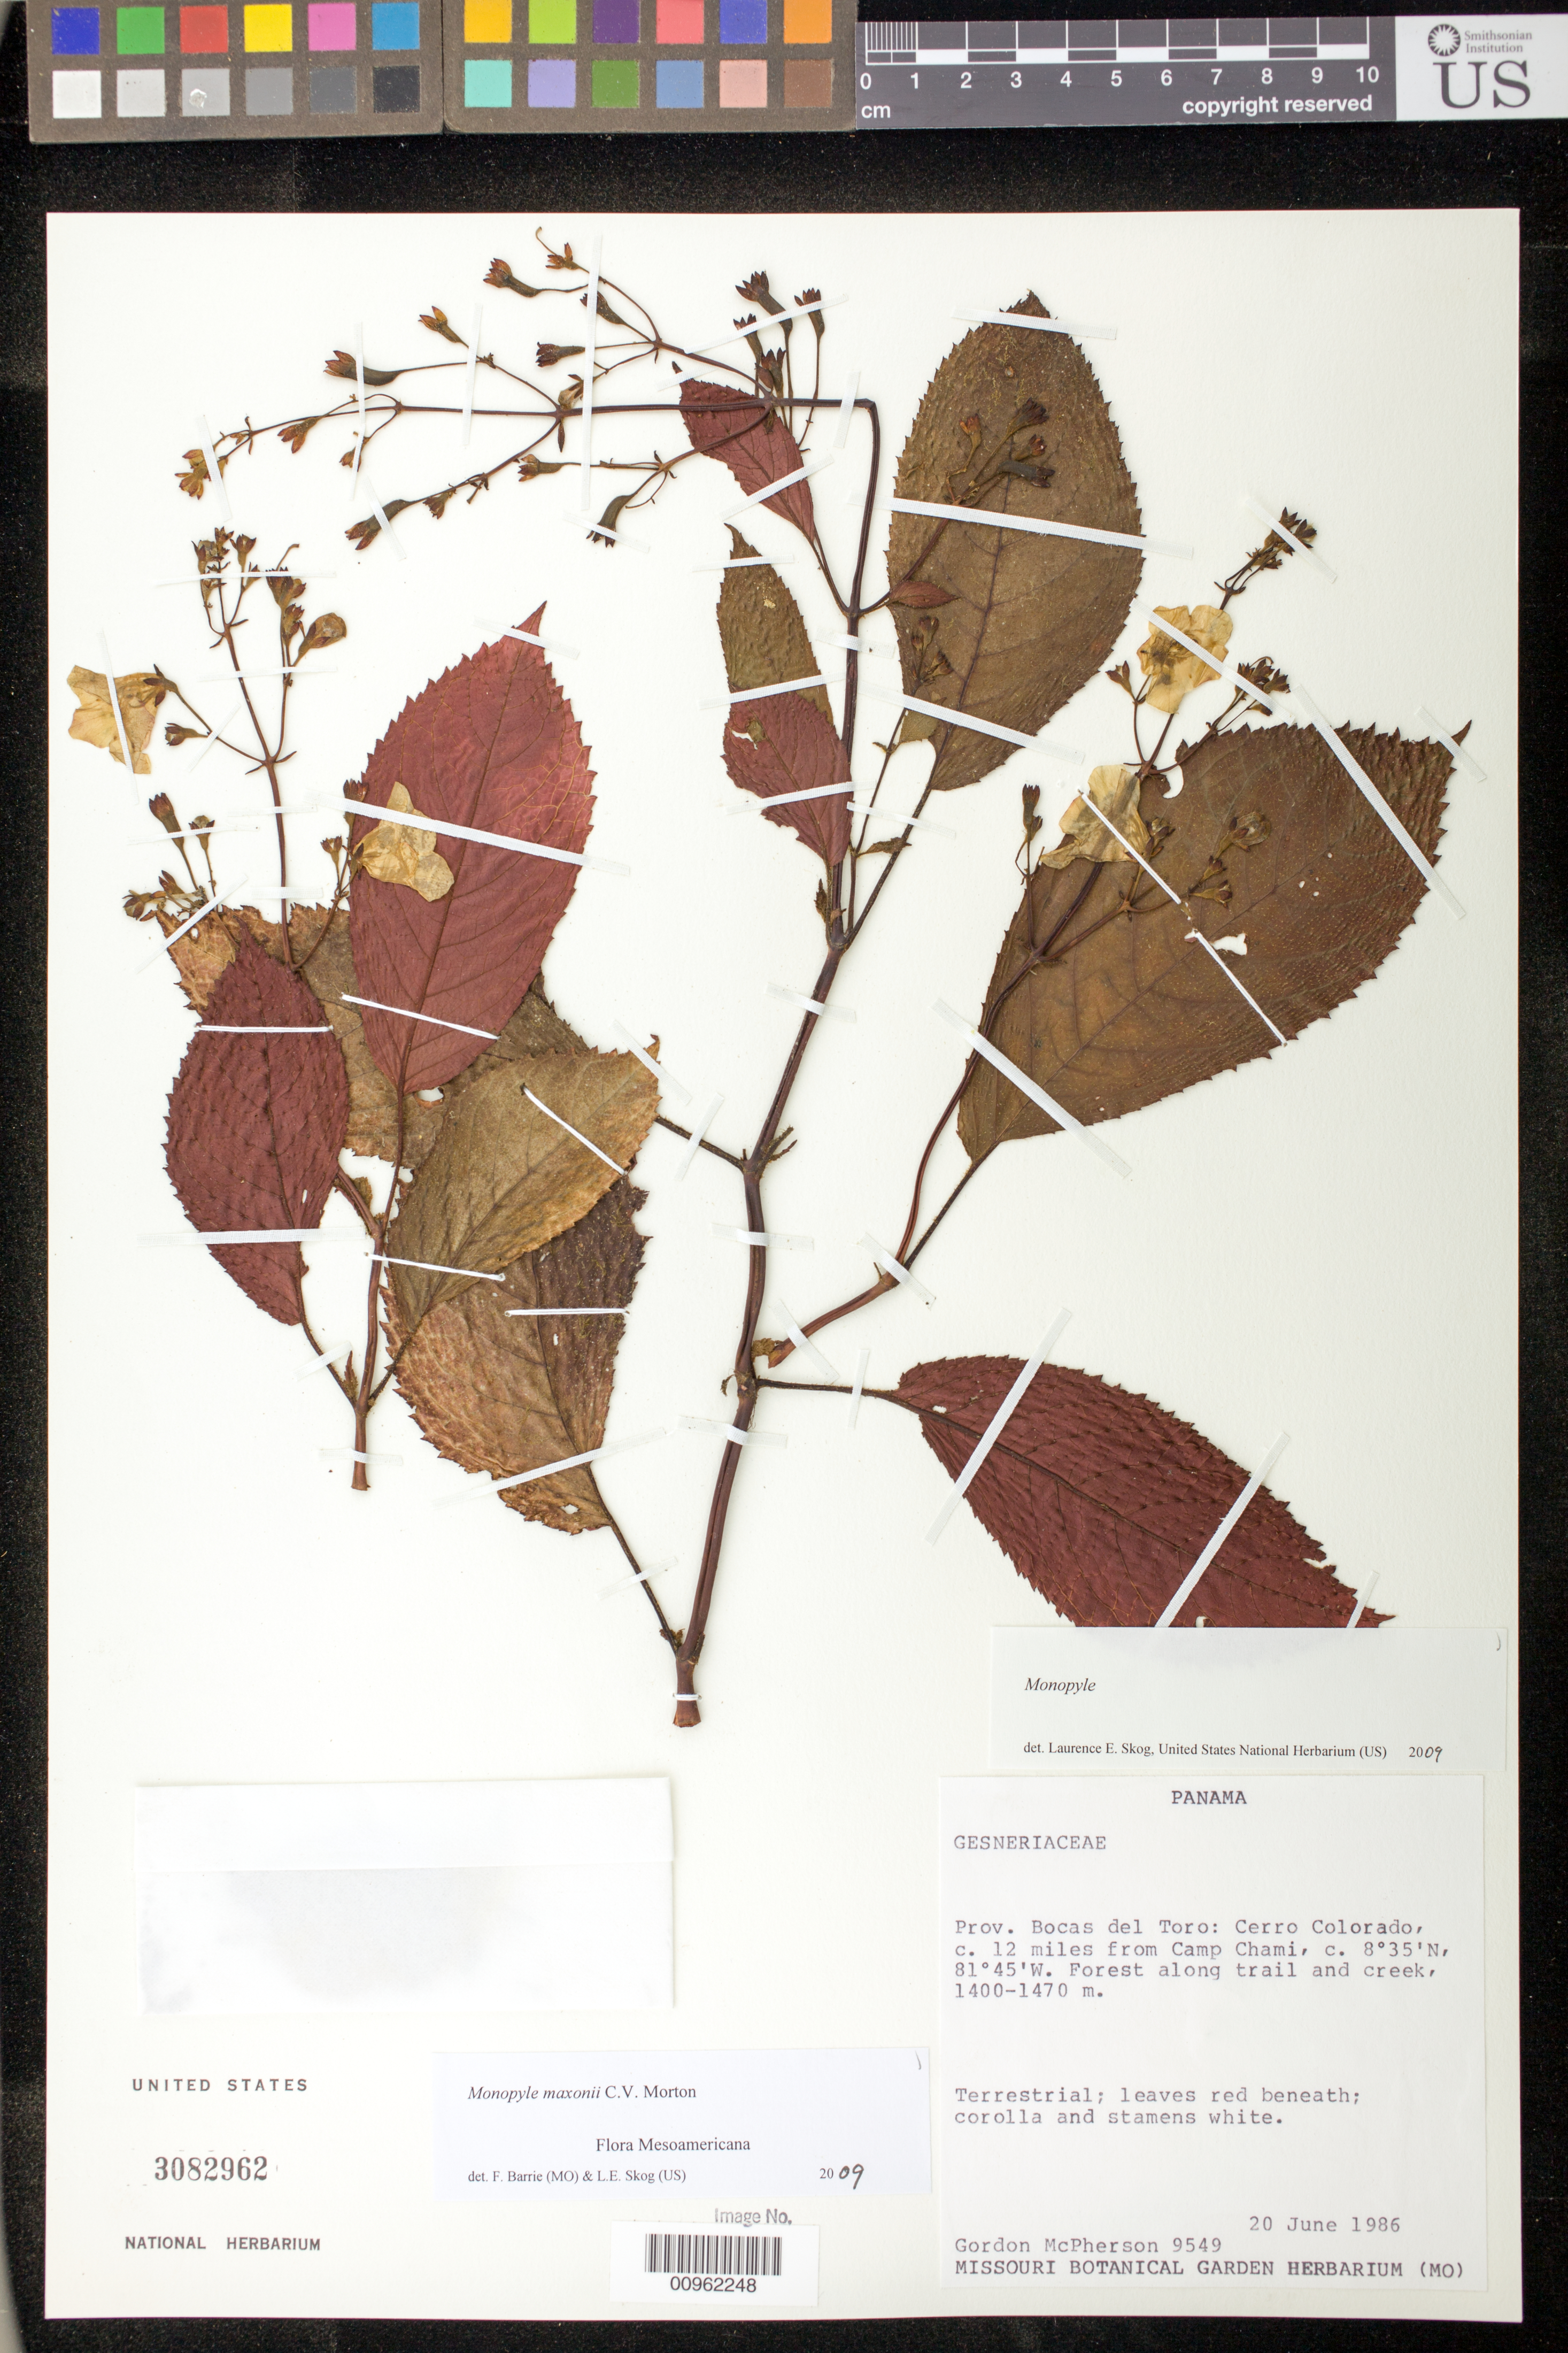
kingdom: Plantae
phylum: Tracheophyta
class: Magnoliopsida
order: Lamiales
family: Gesneriaceae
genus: Monopyle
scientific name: Monopyle maxonii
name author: C.V. Morton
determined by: Barrie, F. R.; Skog, Laurence E.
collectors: G. D. McPherson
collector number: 9549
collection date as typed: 20 Jun 1986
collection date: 1986-06-20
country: Panama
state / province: Bocas del Toro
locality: Prov. Bocas del Toro: Cerro Colorado, C. 12 miles from Camp Chami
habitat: Forest along trail and creek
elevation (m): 1400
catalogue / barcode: US 3082962